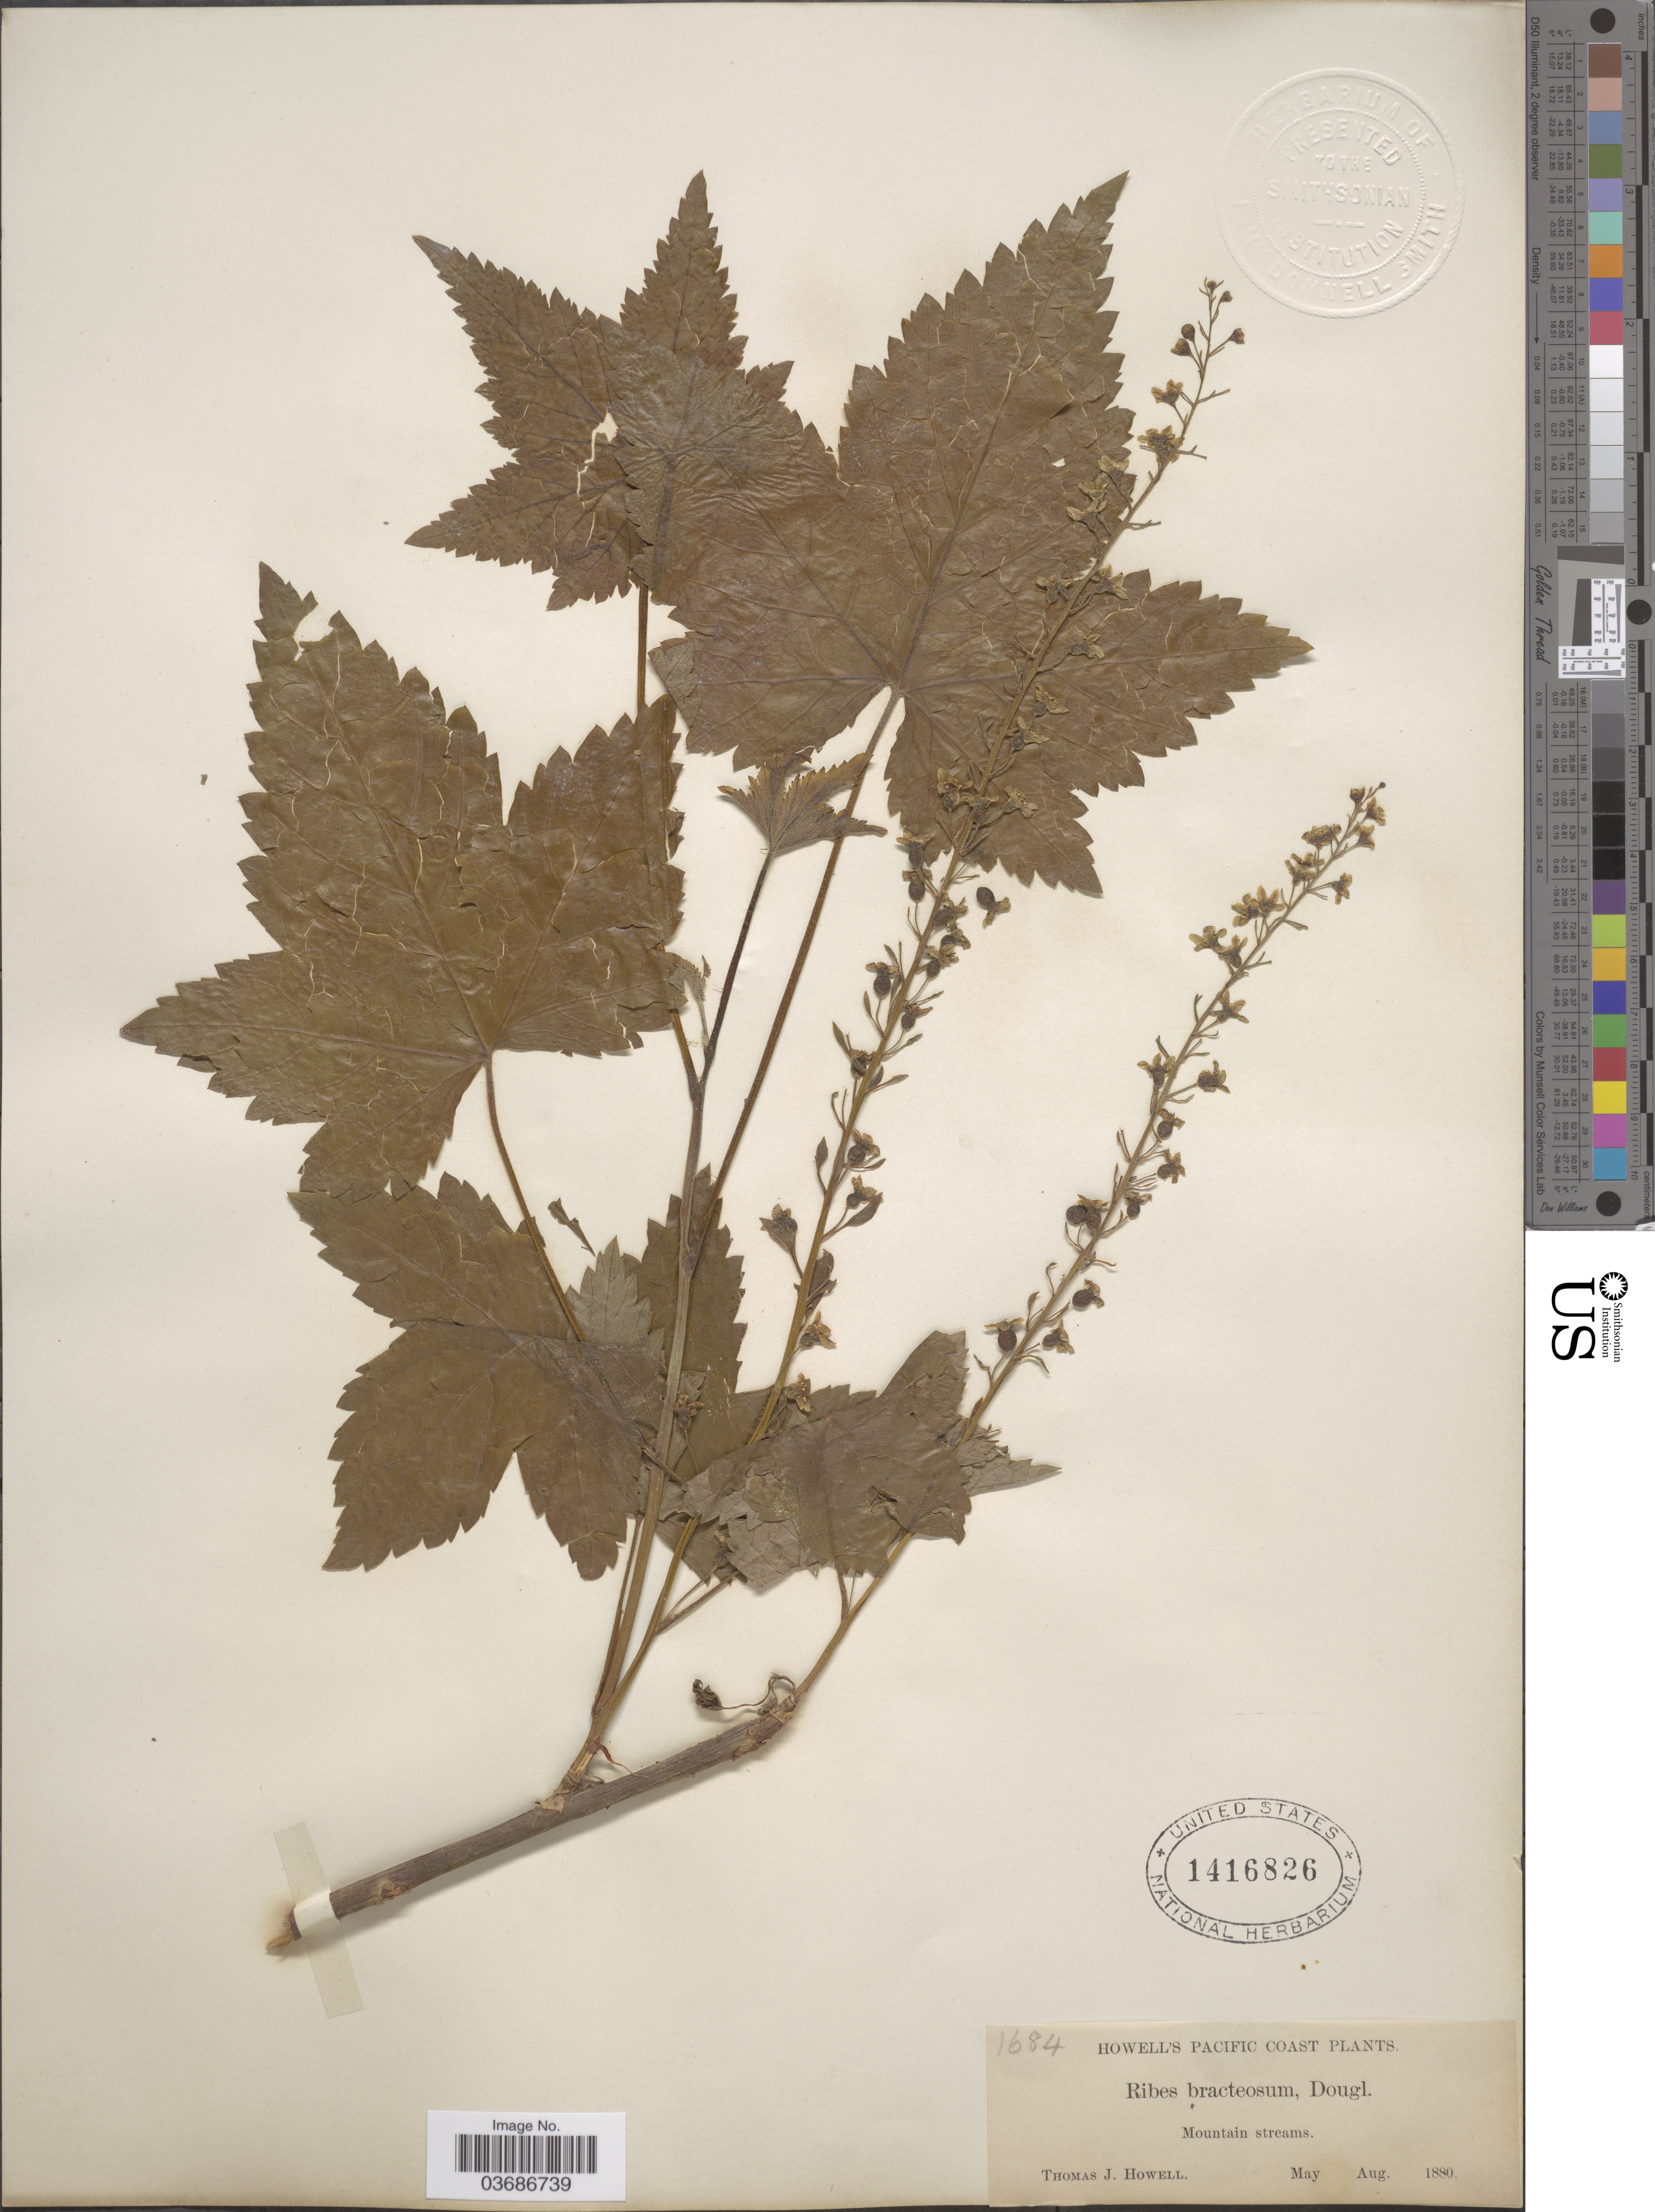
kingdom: Plantae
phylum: Tracheophyta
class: Magnoliopsida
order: Saxifragales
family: Grossulariaceae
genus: Ribes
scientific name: Ribes bracteosum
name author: Douglas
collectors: T. J. Howell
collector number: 1684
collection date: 1880-05/1880-08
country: United States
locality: Pacific Coast. Mountain streams.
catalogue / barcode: US 1416826